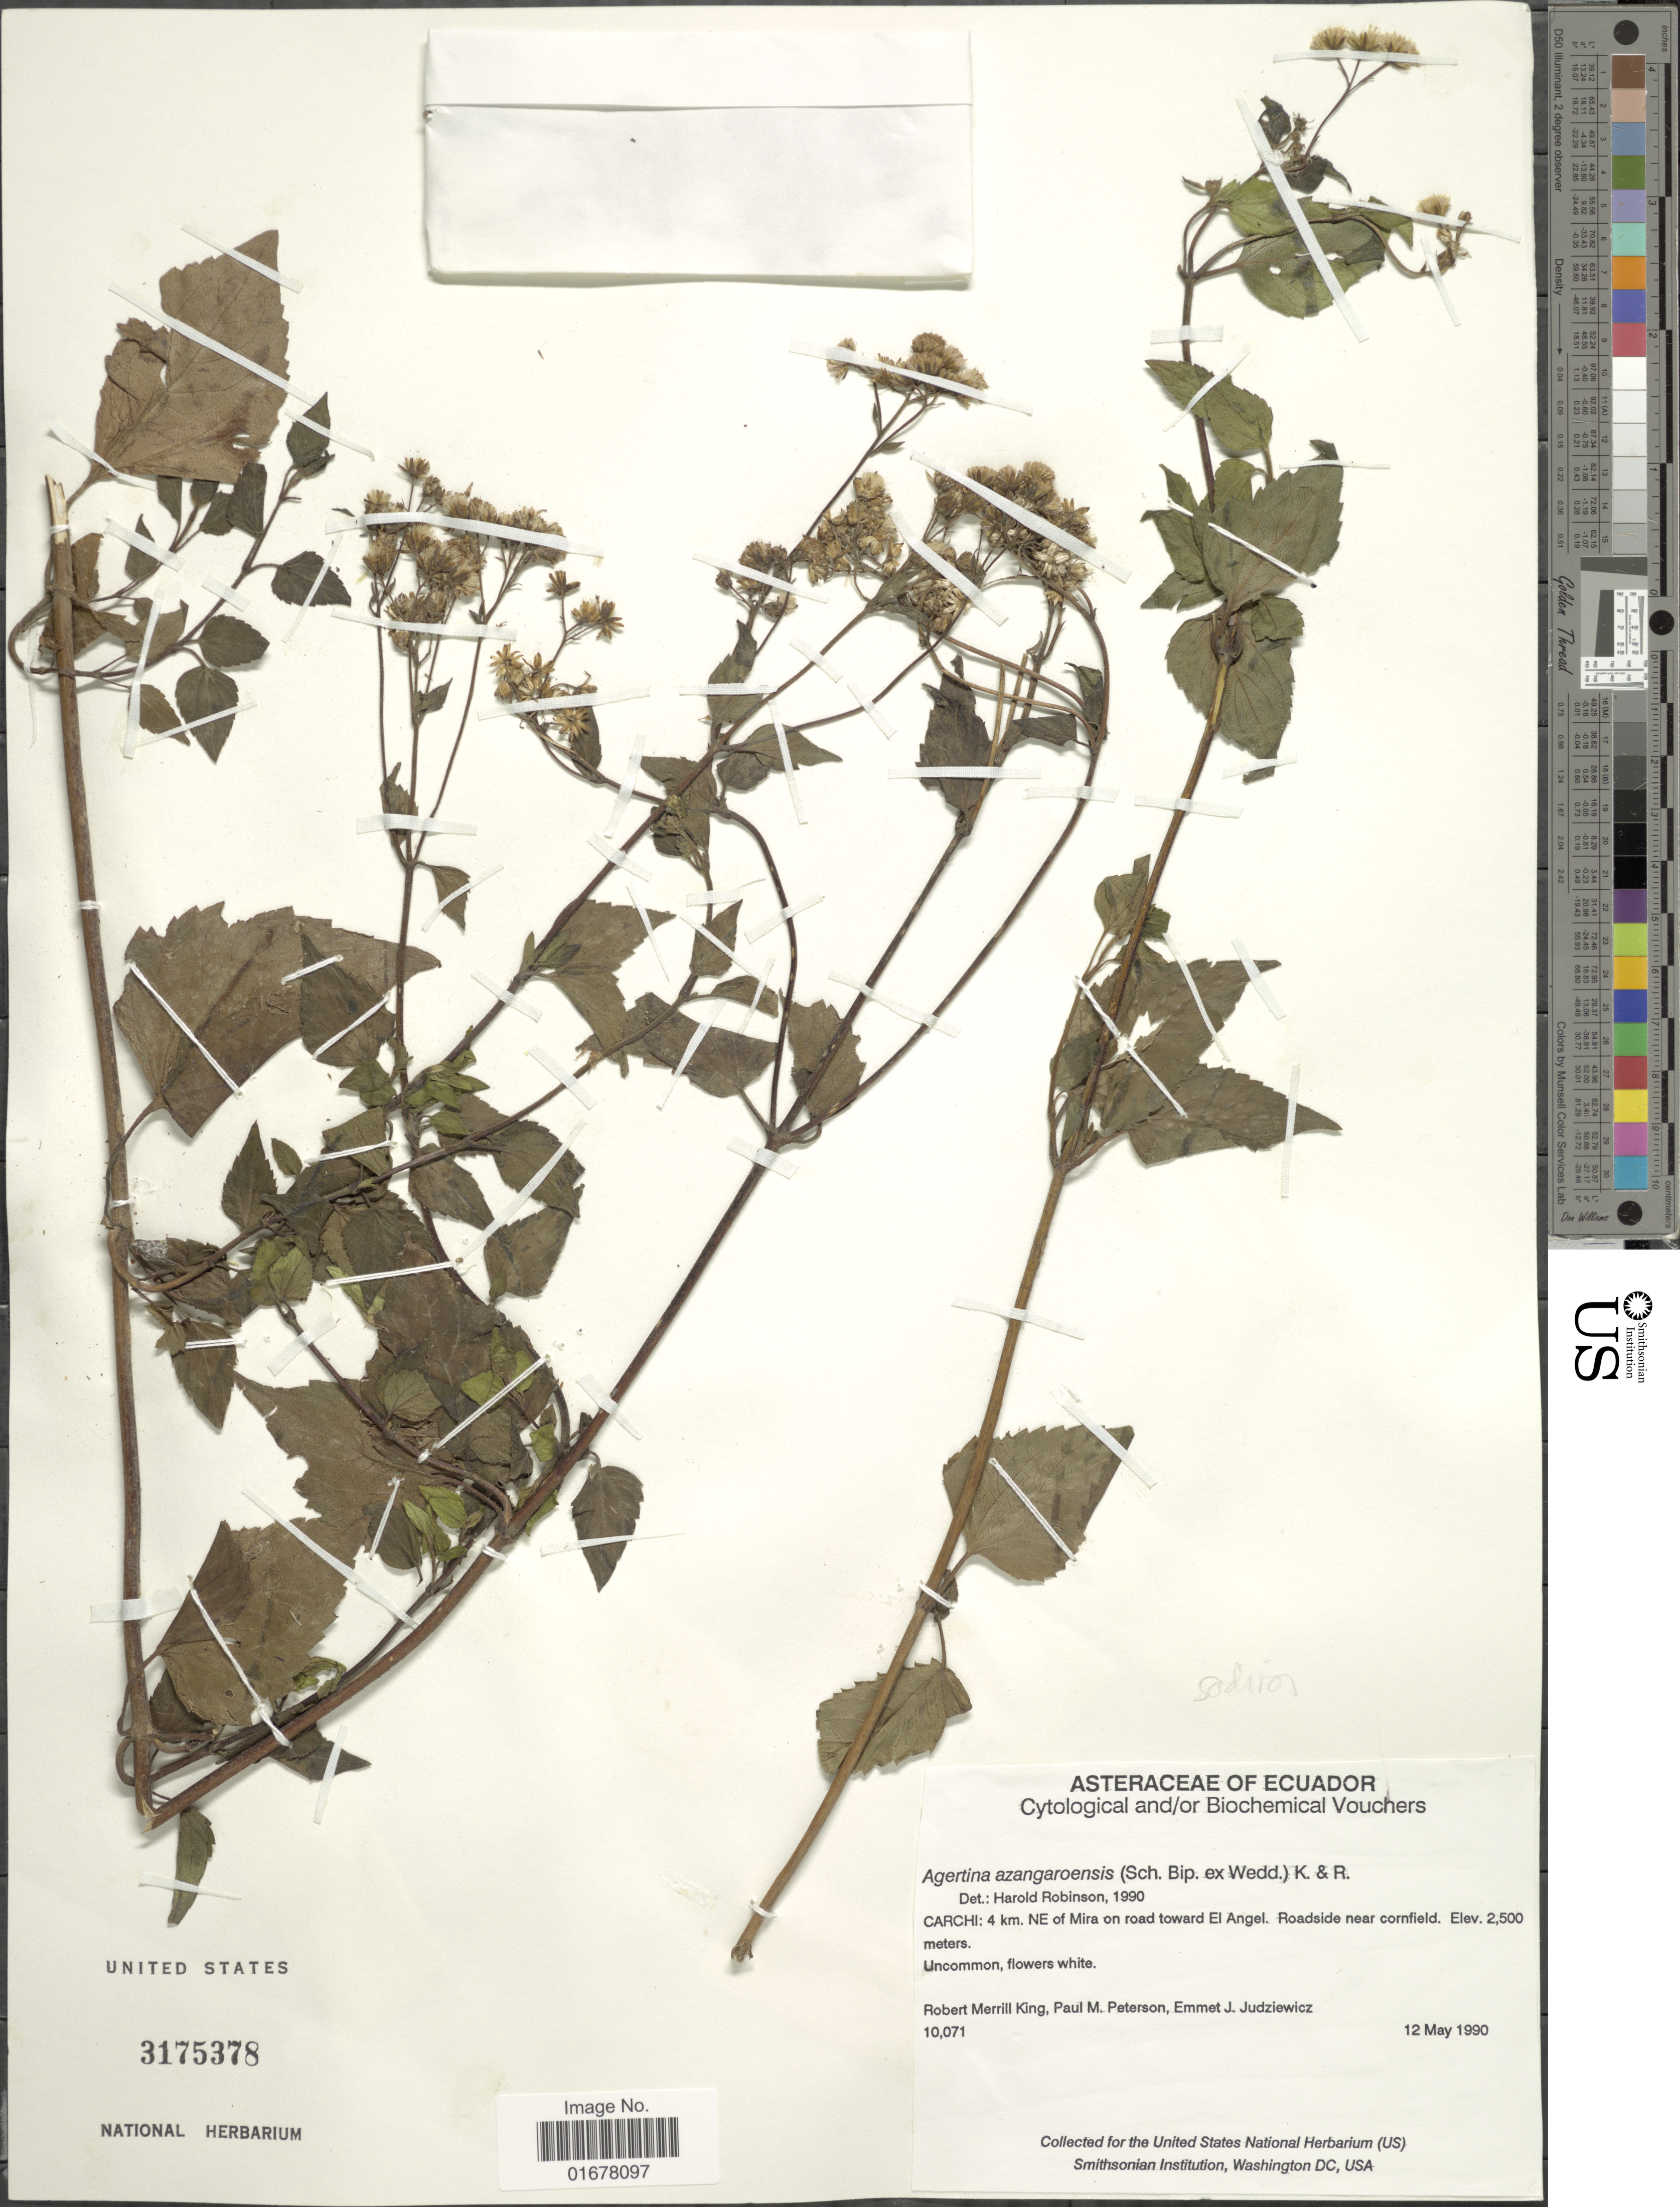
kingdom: Plantae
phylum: Tracheophyta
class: Magnoliopsida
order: Asterales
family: Asteraceae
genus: Ageratina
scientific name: Ageratina sodiroi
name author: (Hieron.) R.M. King & H. Rob.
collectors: R. M. King, P. M. Peterson & E. J. Judziewicz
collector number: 100171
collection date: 1990-05-12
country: Ecuador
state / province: Carchi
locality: Carchi: 4 km. NE of Mira on road toward El Angel. Roadside near cornfield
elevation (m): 2500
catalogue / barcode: US 3175378